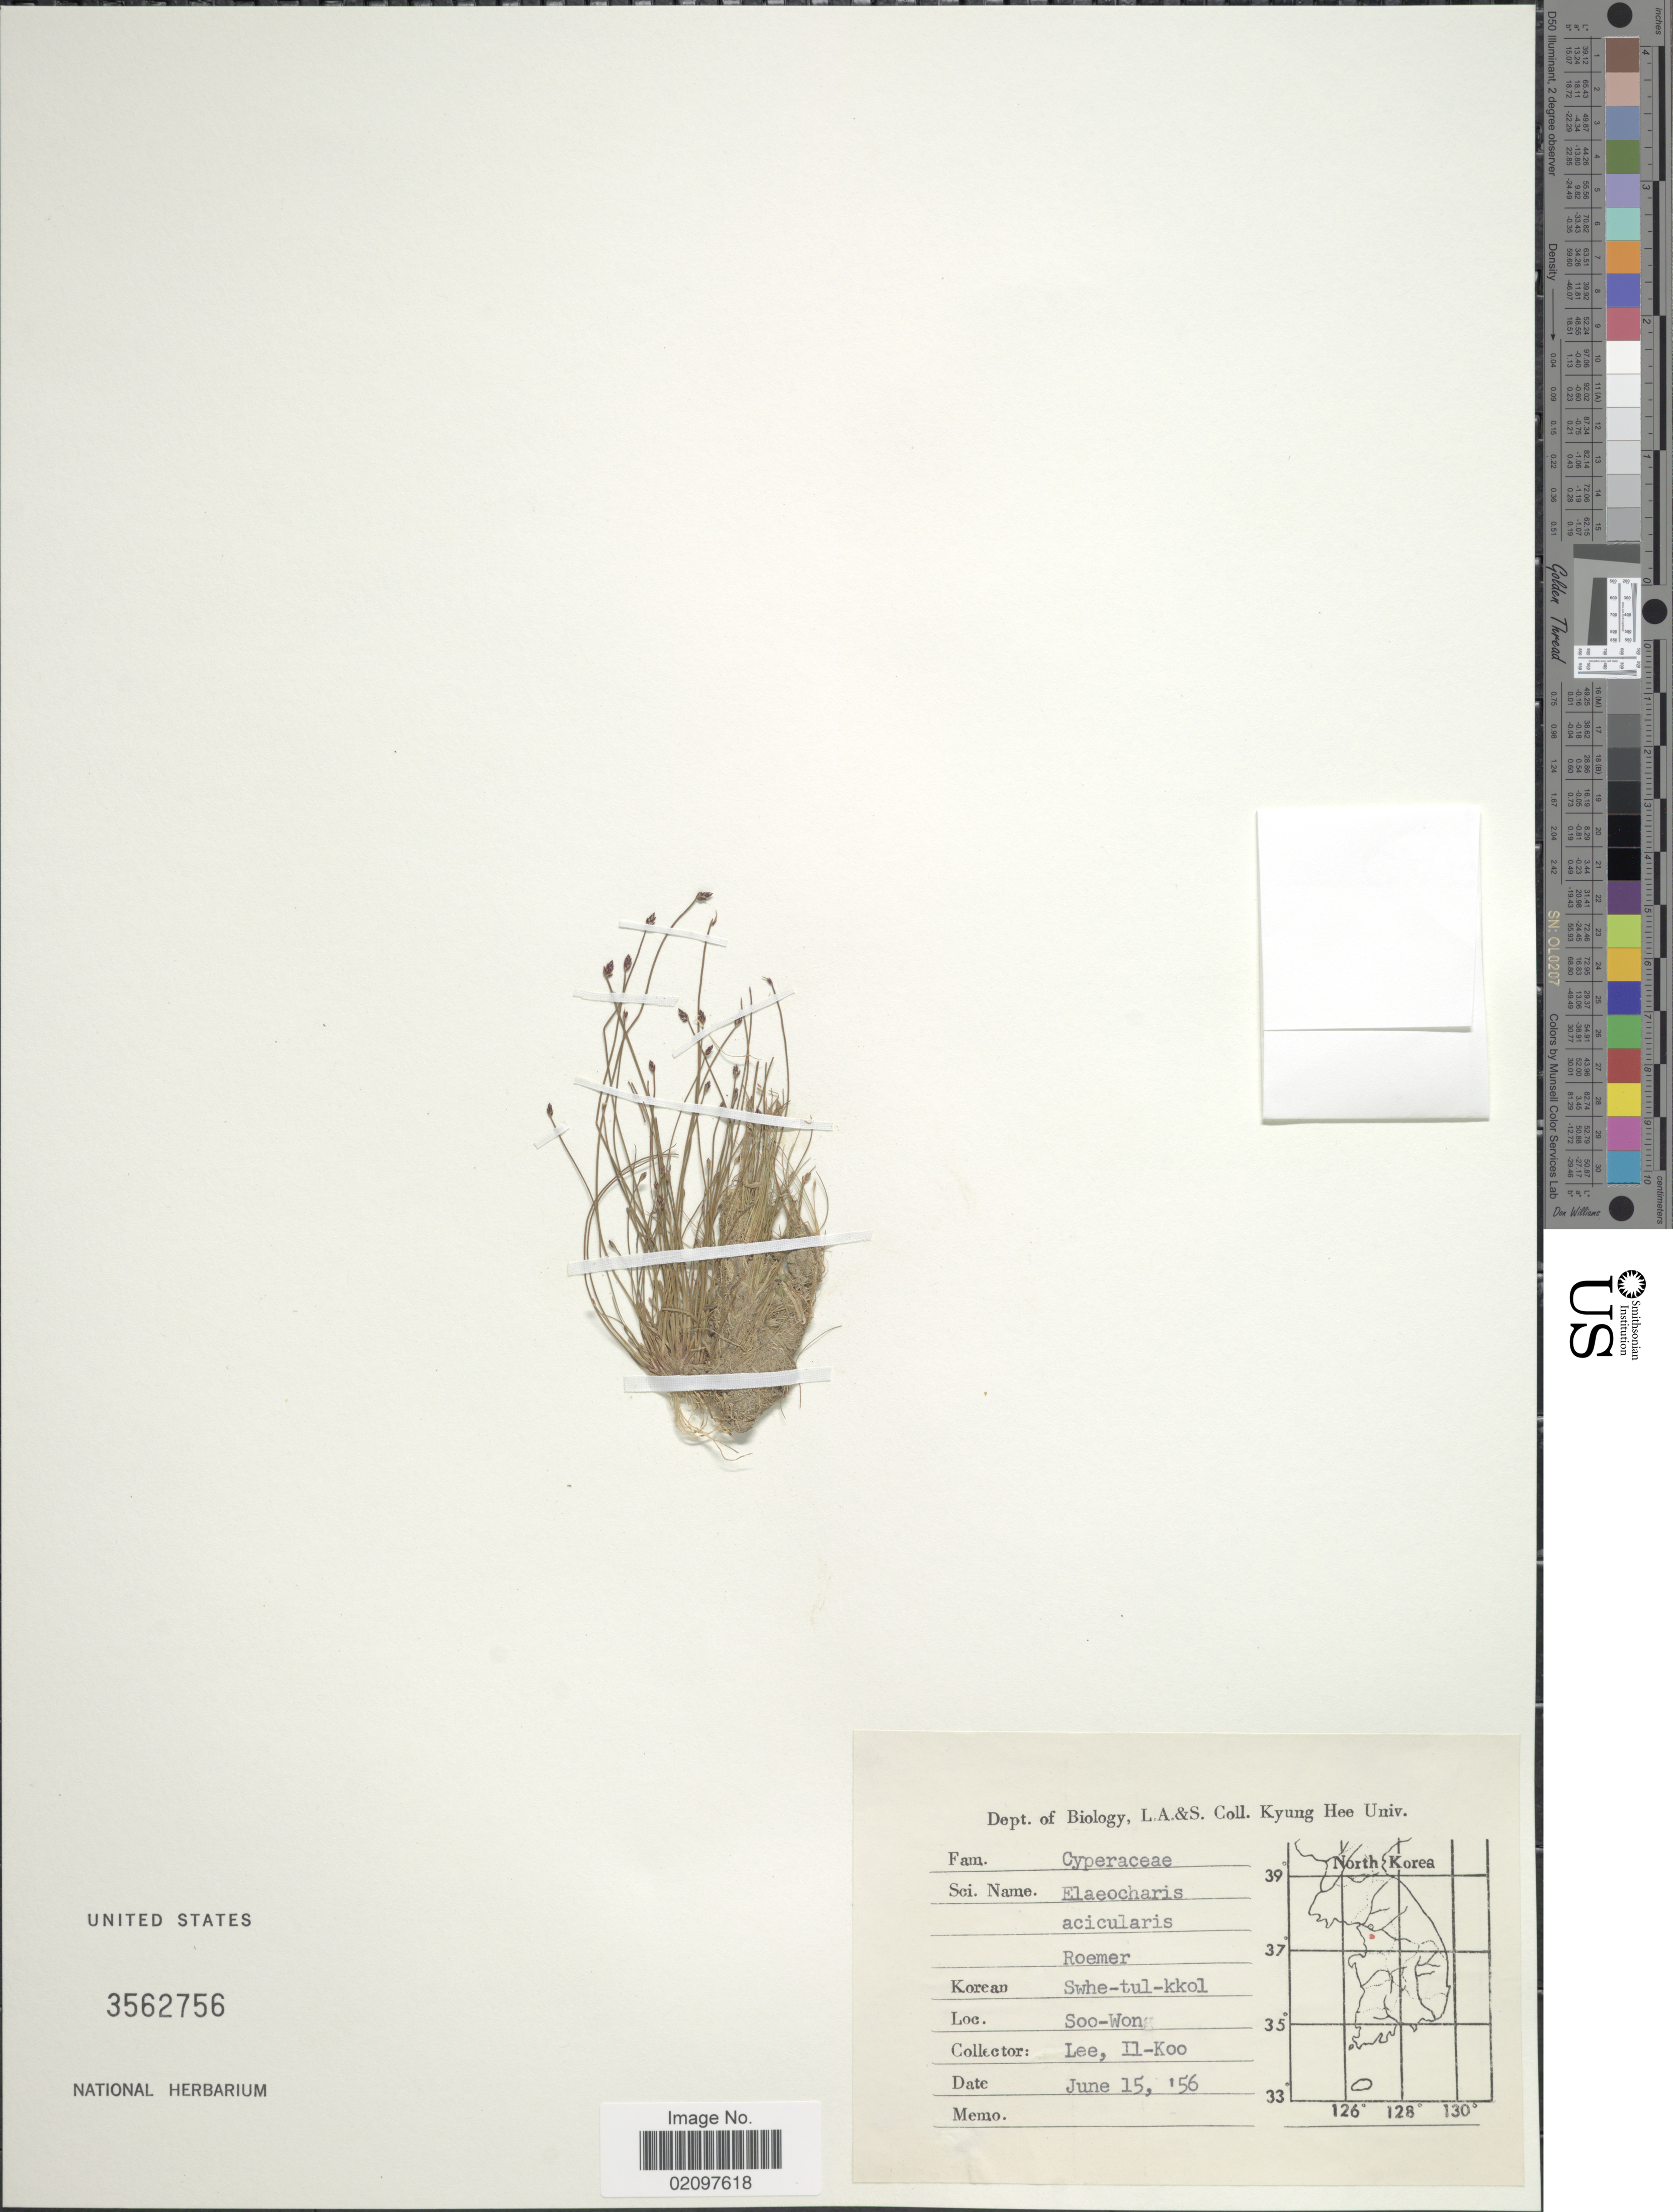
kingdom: Plantae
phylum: Tracheophyta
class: Liliopsida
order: Poales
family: Cyperaceae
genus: Eleocharis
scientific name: Eleocharis acicularis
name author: (L.) Roem. & Schult.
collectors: Il-Ko Lee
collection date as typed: Transcribed d/m/y: 15/6/56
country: South Korea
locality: Swhe-tul-khol, Soo-Wong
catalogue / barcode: US 3562756